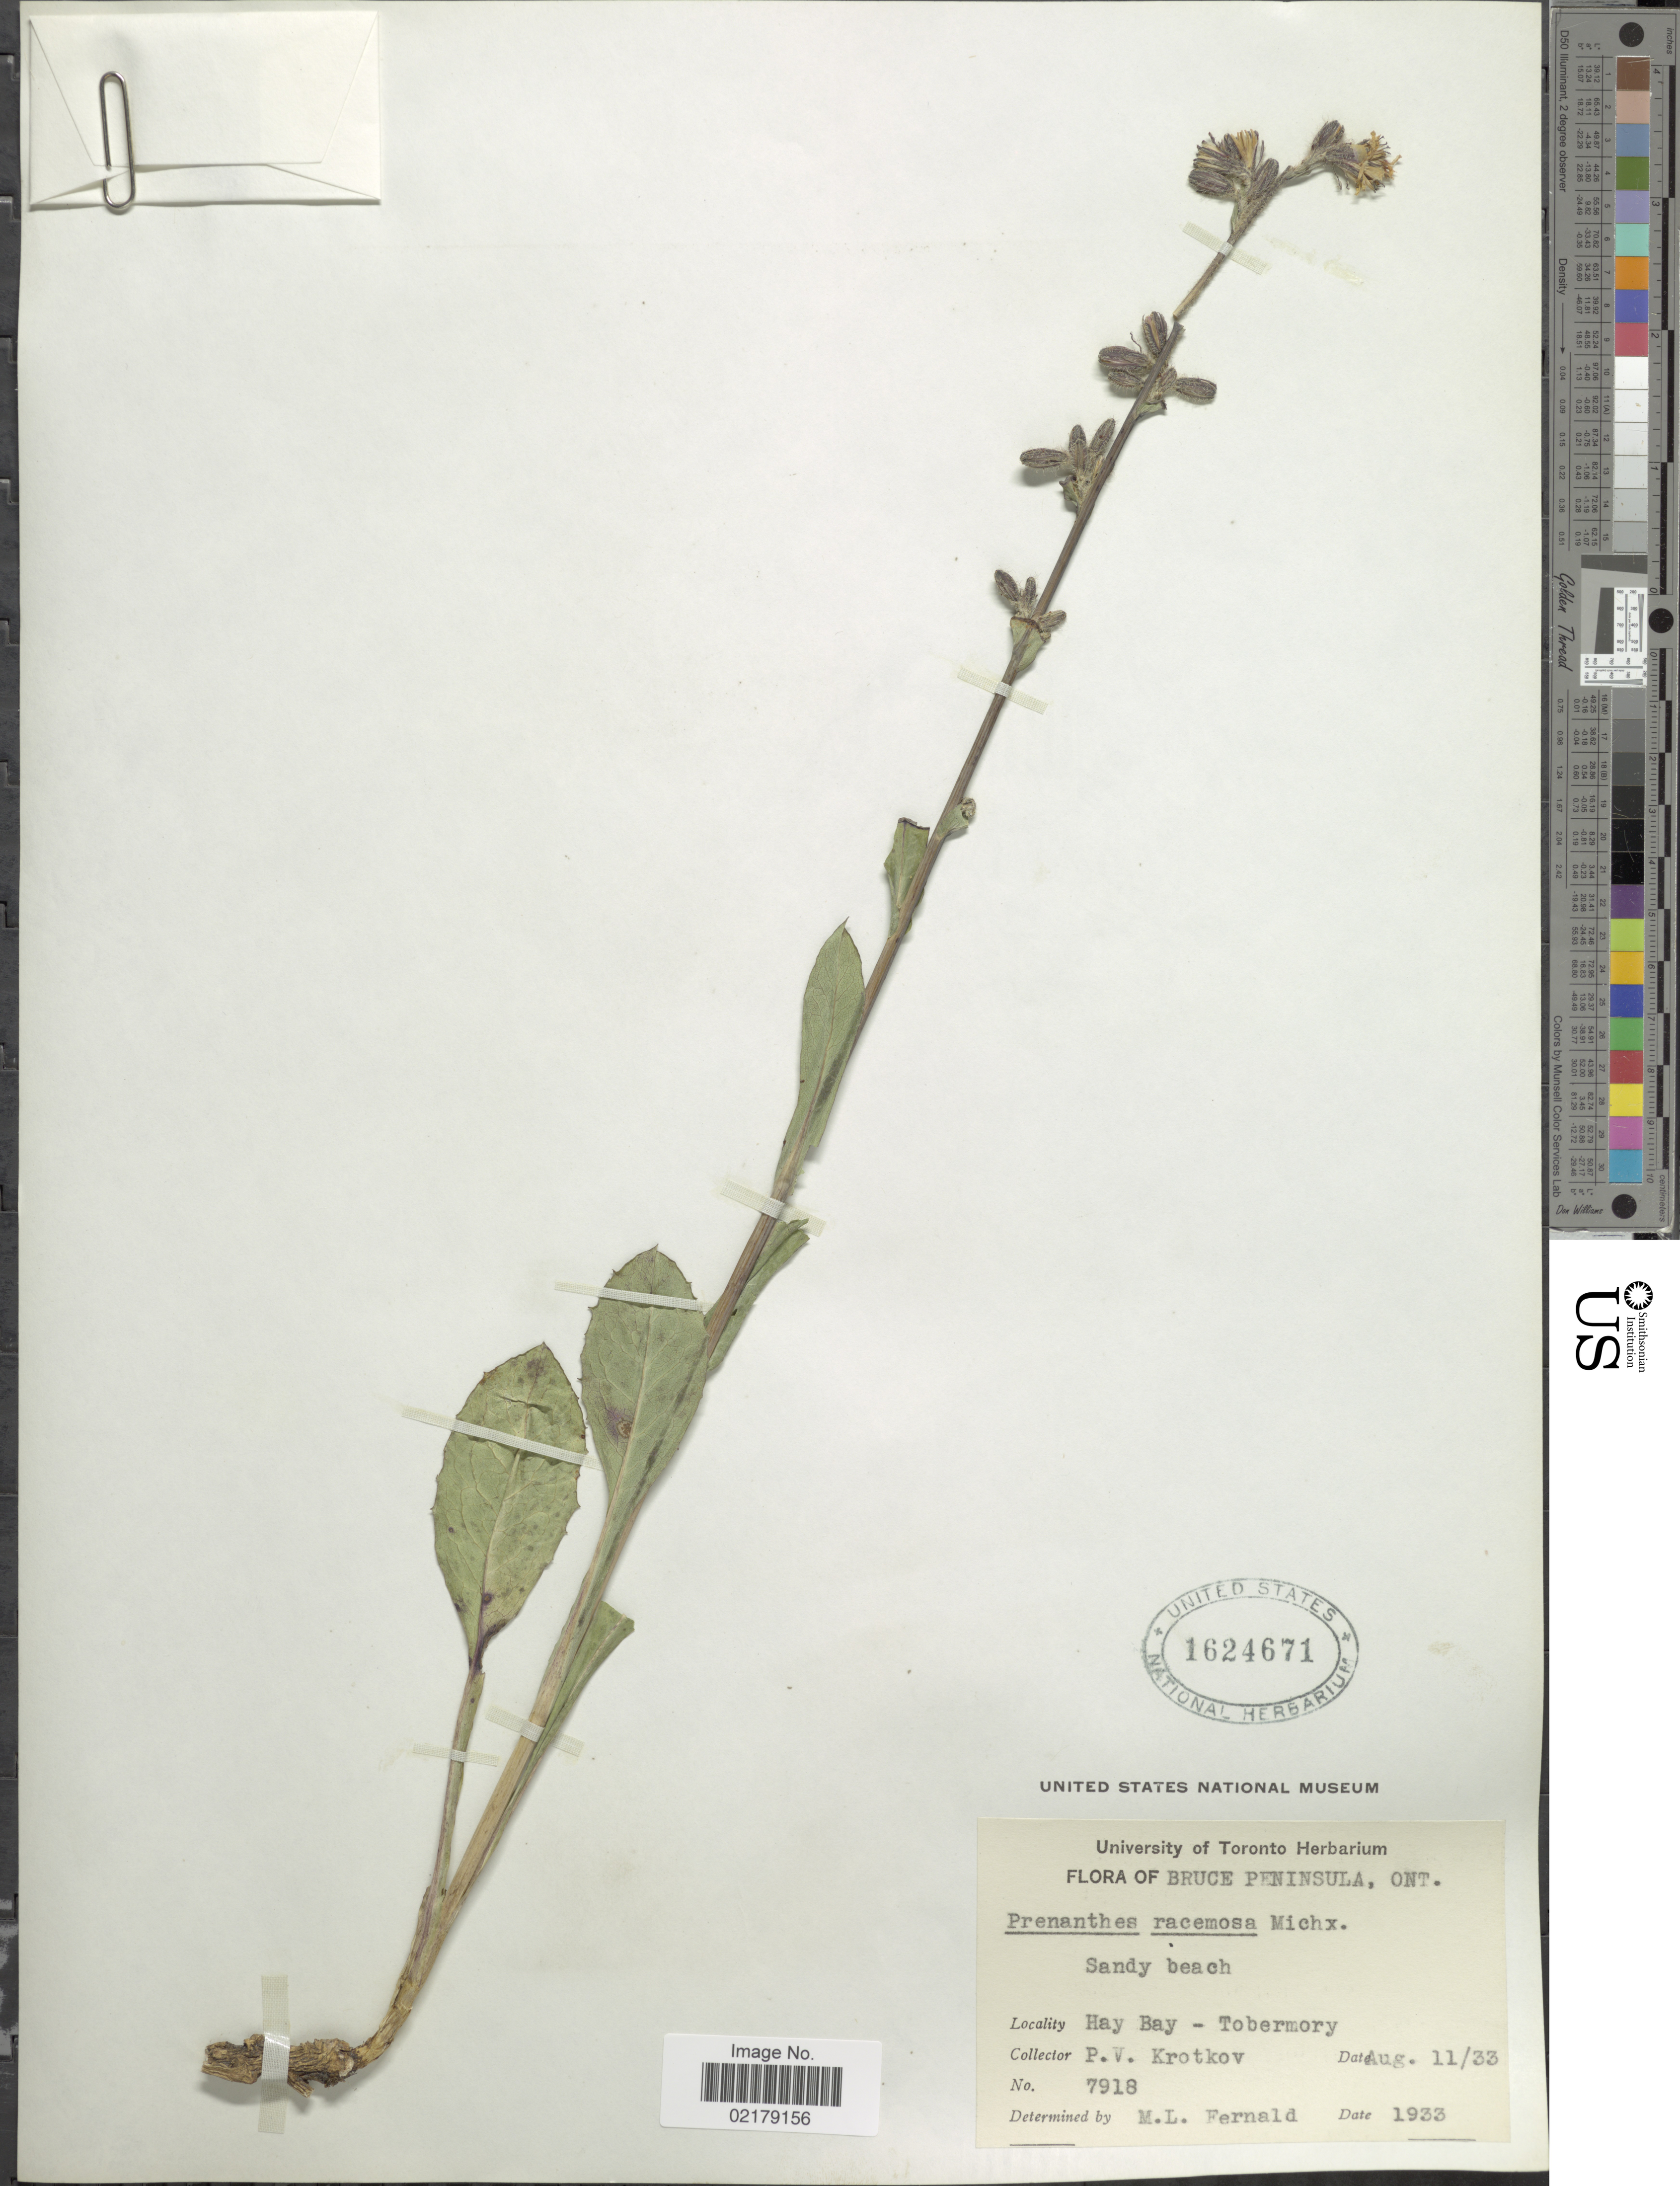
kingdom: Plantae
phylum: Tracheophyta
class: Magnoliopsida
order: Asterales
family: Asteraceae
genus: Nabalus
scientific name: Nabalus racemosus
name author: (Michx.) Hook.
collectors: P. V. Krotkov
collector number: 7918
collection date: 1933-08-11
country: Canada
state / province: Ontario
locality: Bruce Peninsula, Sandy beach, Hay Bay - Tobermory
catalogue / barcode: US 1624671